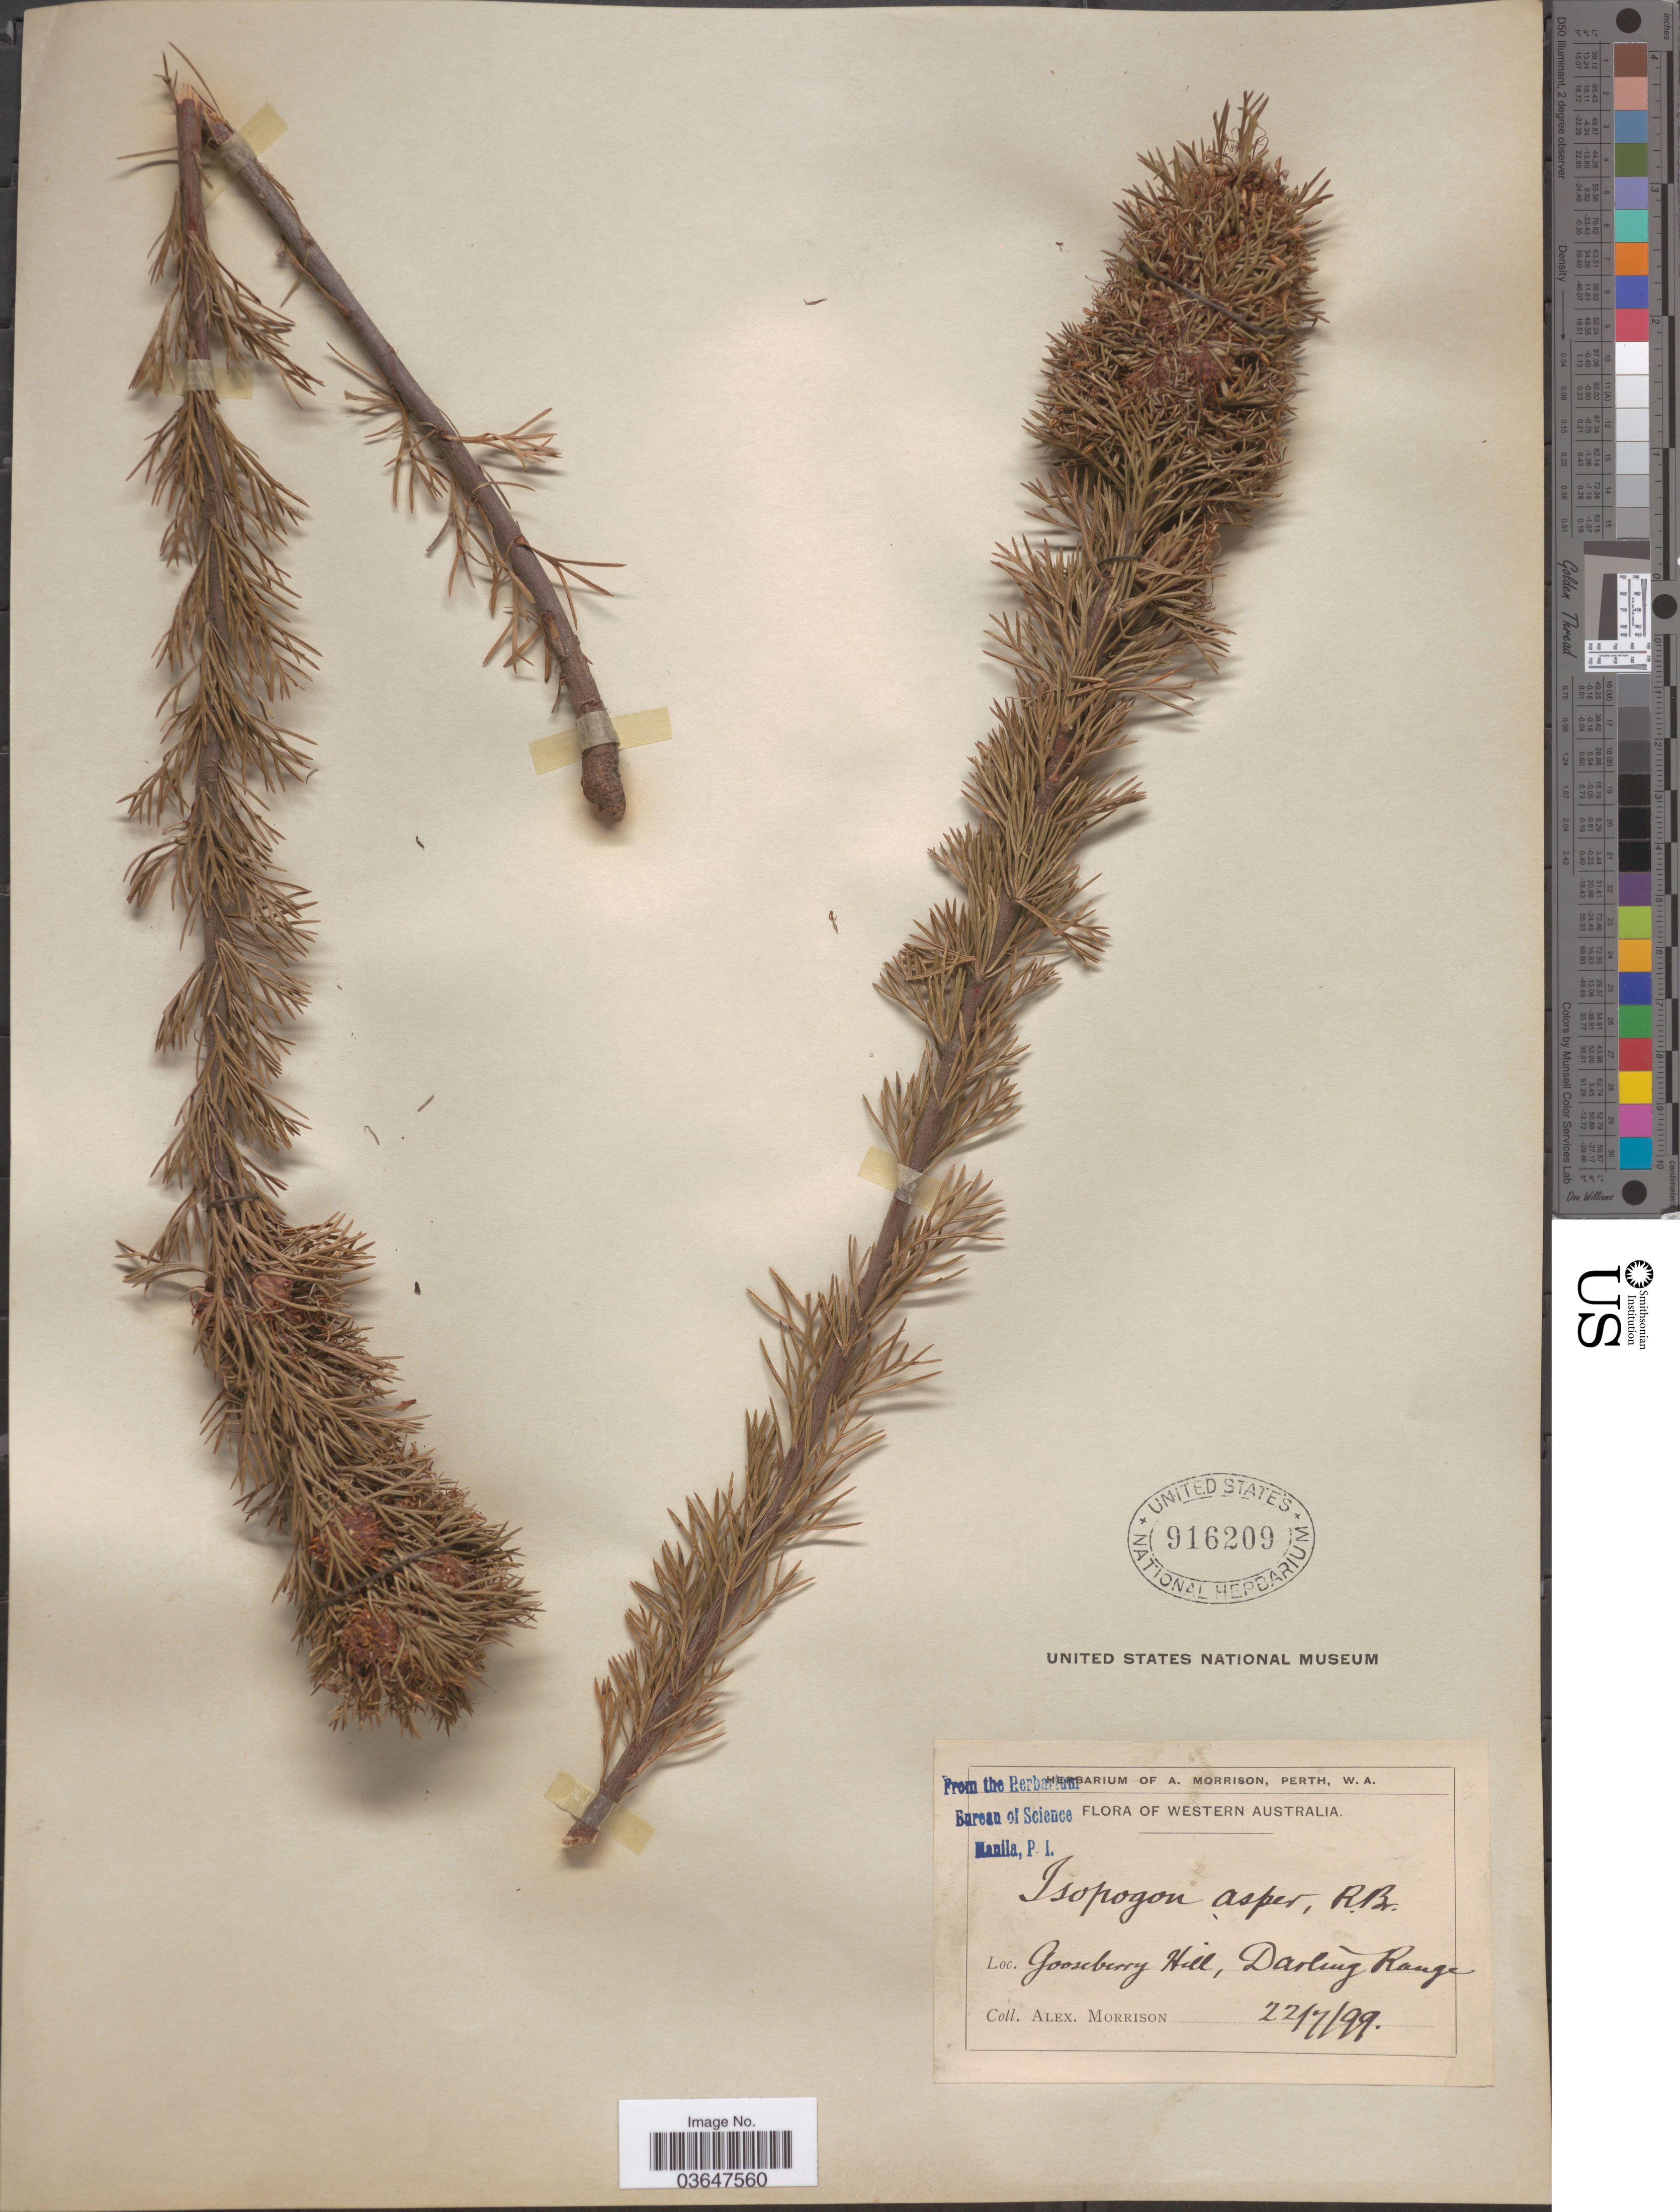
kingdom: Plantae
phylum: Tracheophyta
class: Magnoliopsida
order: Proteales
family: Proteaceae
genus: Isopogon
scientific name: Isopogon asper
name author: R. Br.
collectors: A. Morrison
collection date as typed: Transcribed d/m/y: 22/7/99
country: Australia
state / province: Western Australia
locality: Gooseberry Hill, Darling Range.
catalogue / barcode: US 916209